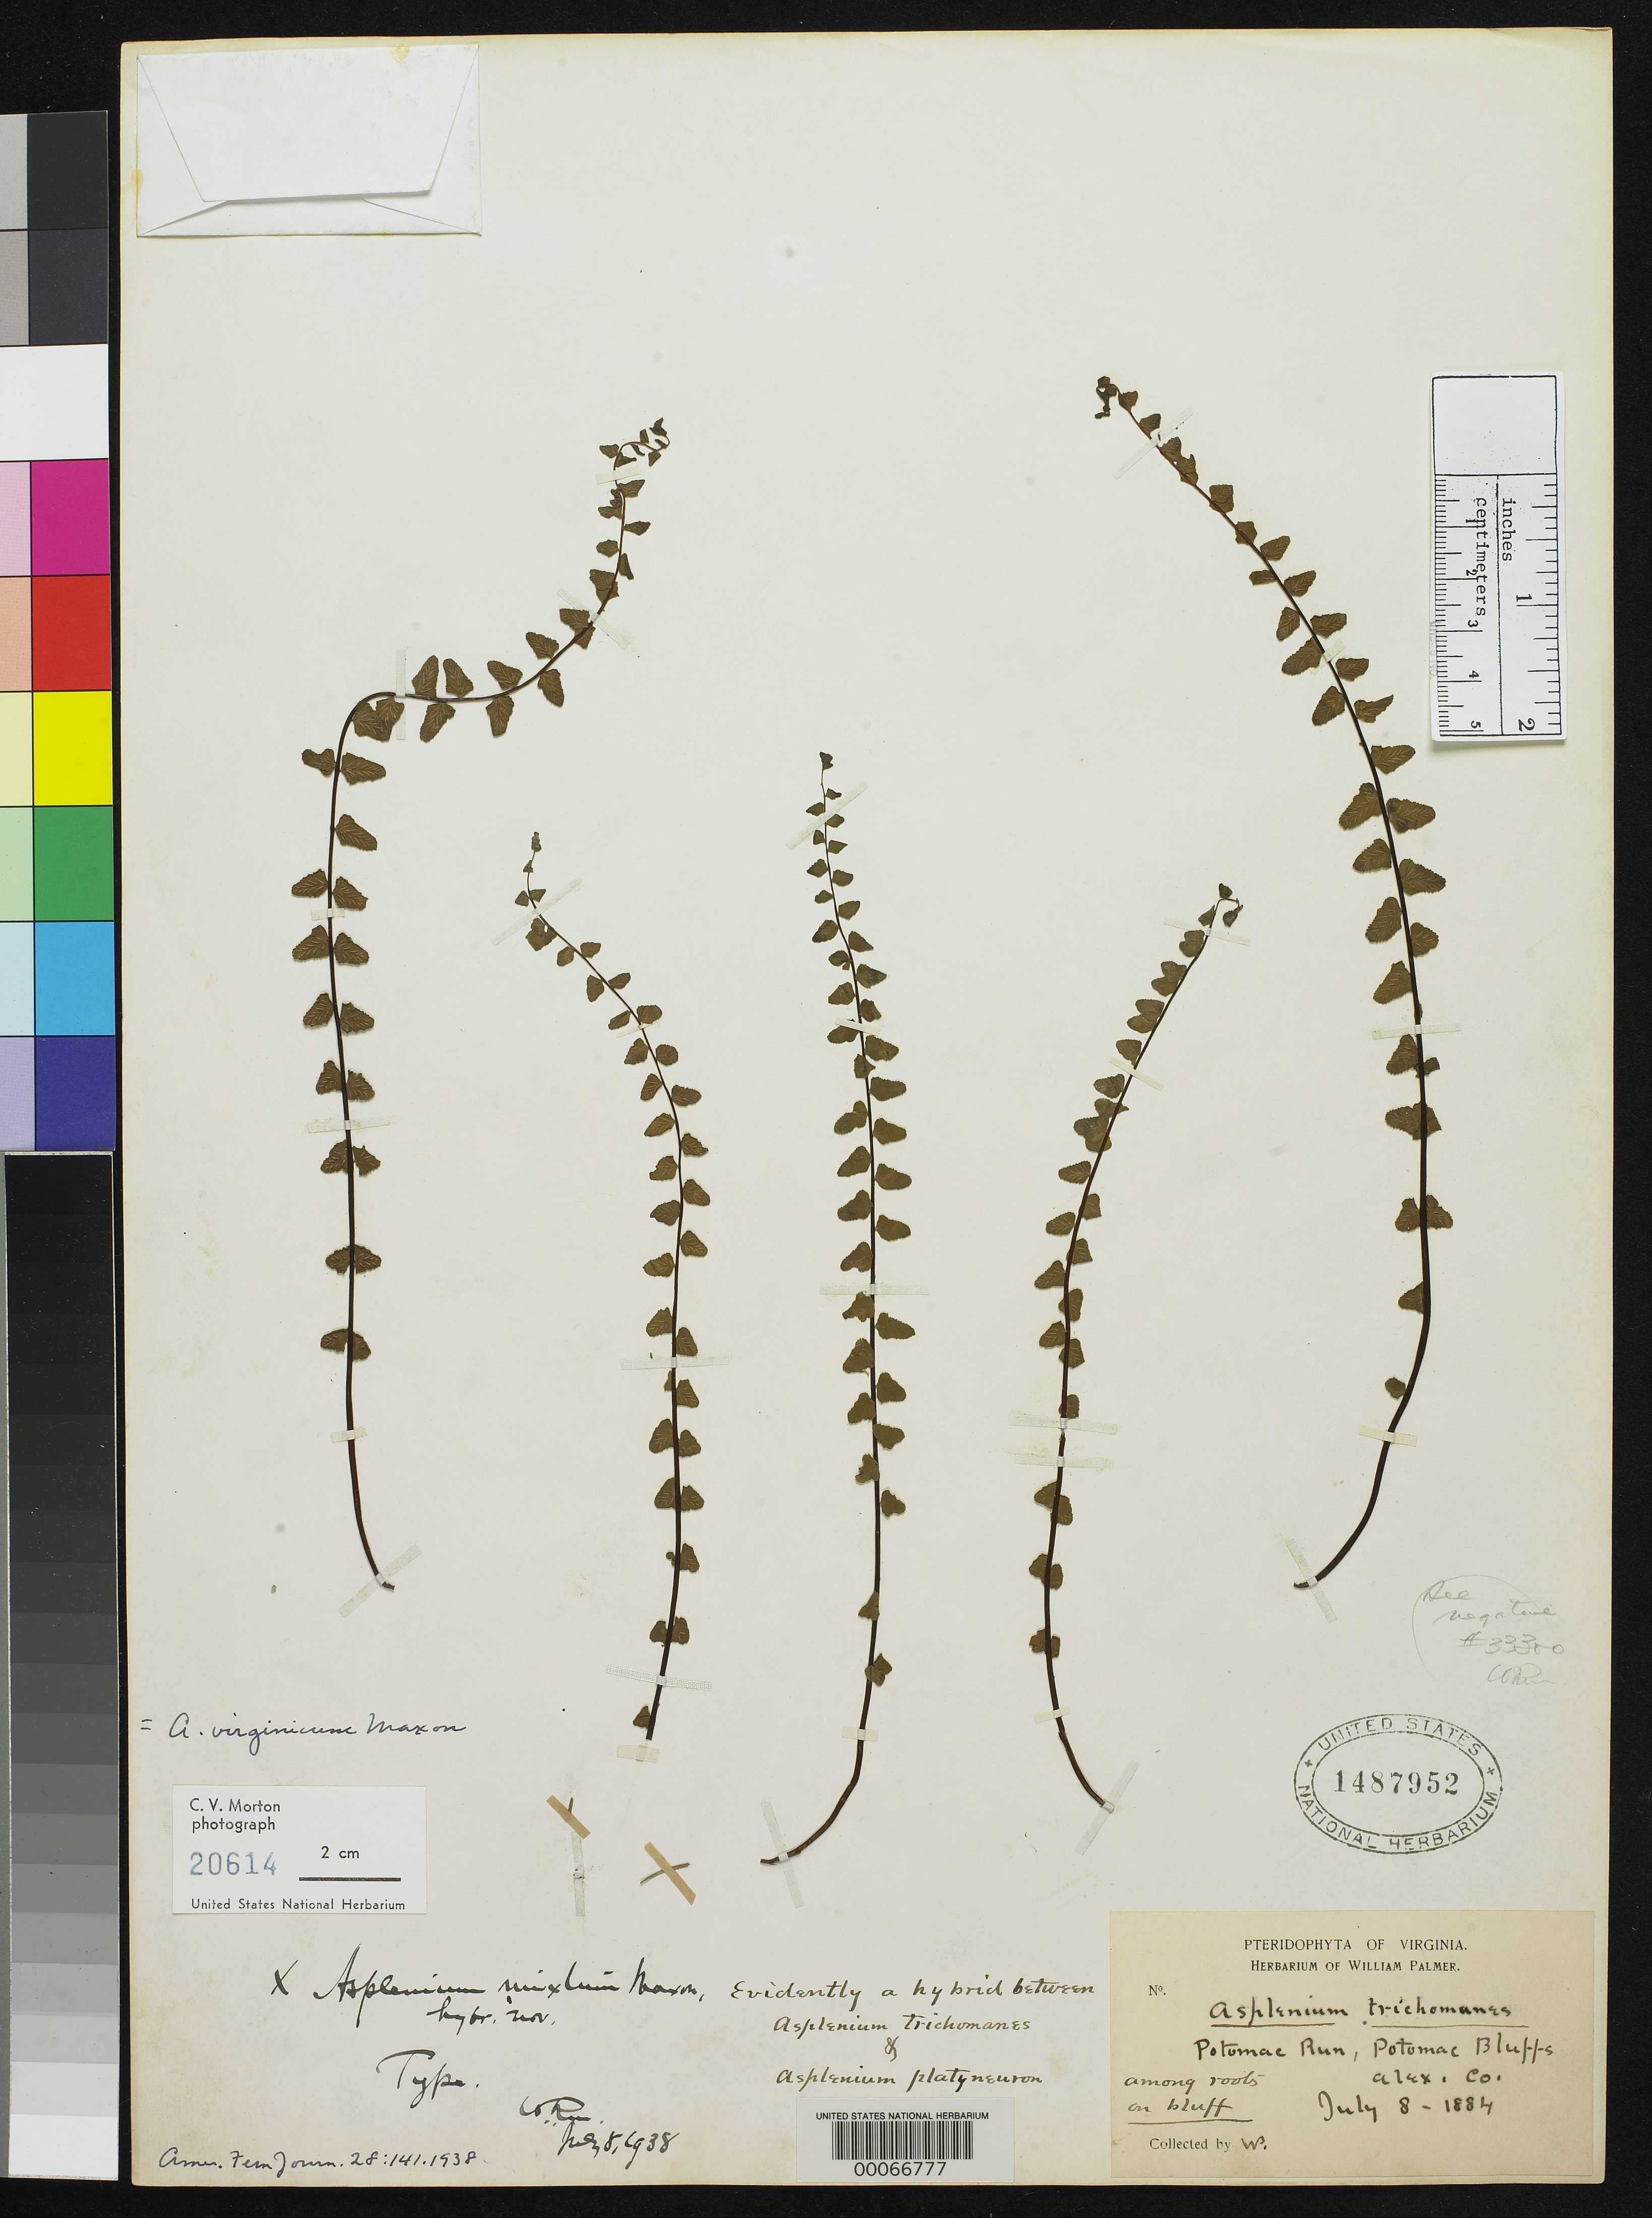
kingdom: Plantae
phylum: Tracheophyta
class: Polypodiopsida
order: Polypodiales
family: Aspleniaceae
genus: Asplenium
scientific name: Asplenium x mixtum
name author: Maxon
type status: Holotype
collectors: W. Palmer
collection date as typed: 08 Jul 1884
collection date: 1884-07-08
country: United States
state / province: Virginia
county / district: Fairfax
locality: West Falls Church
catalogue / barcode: US 1487952